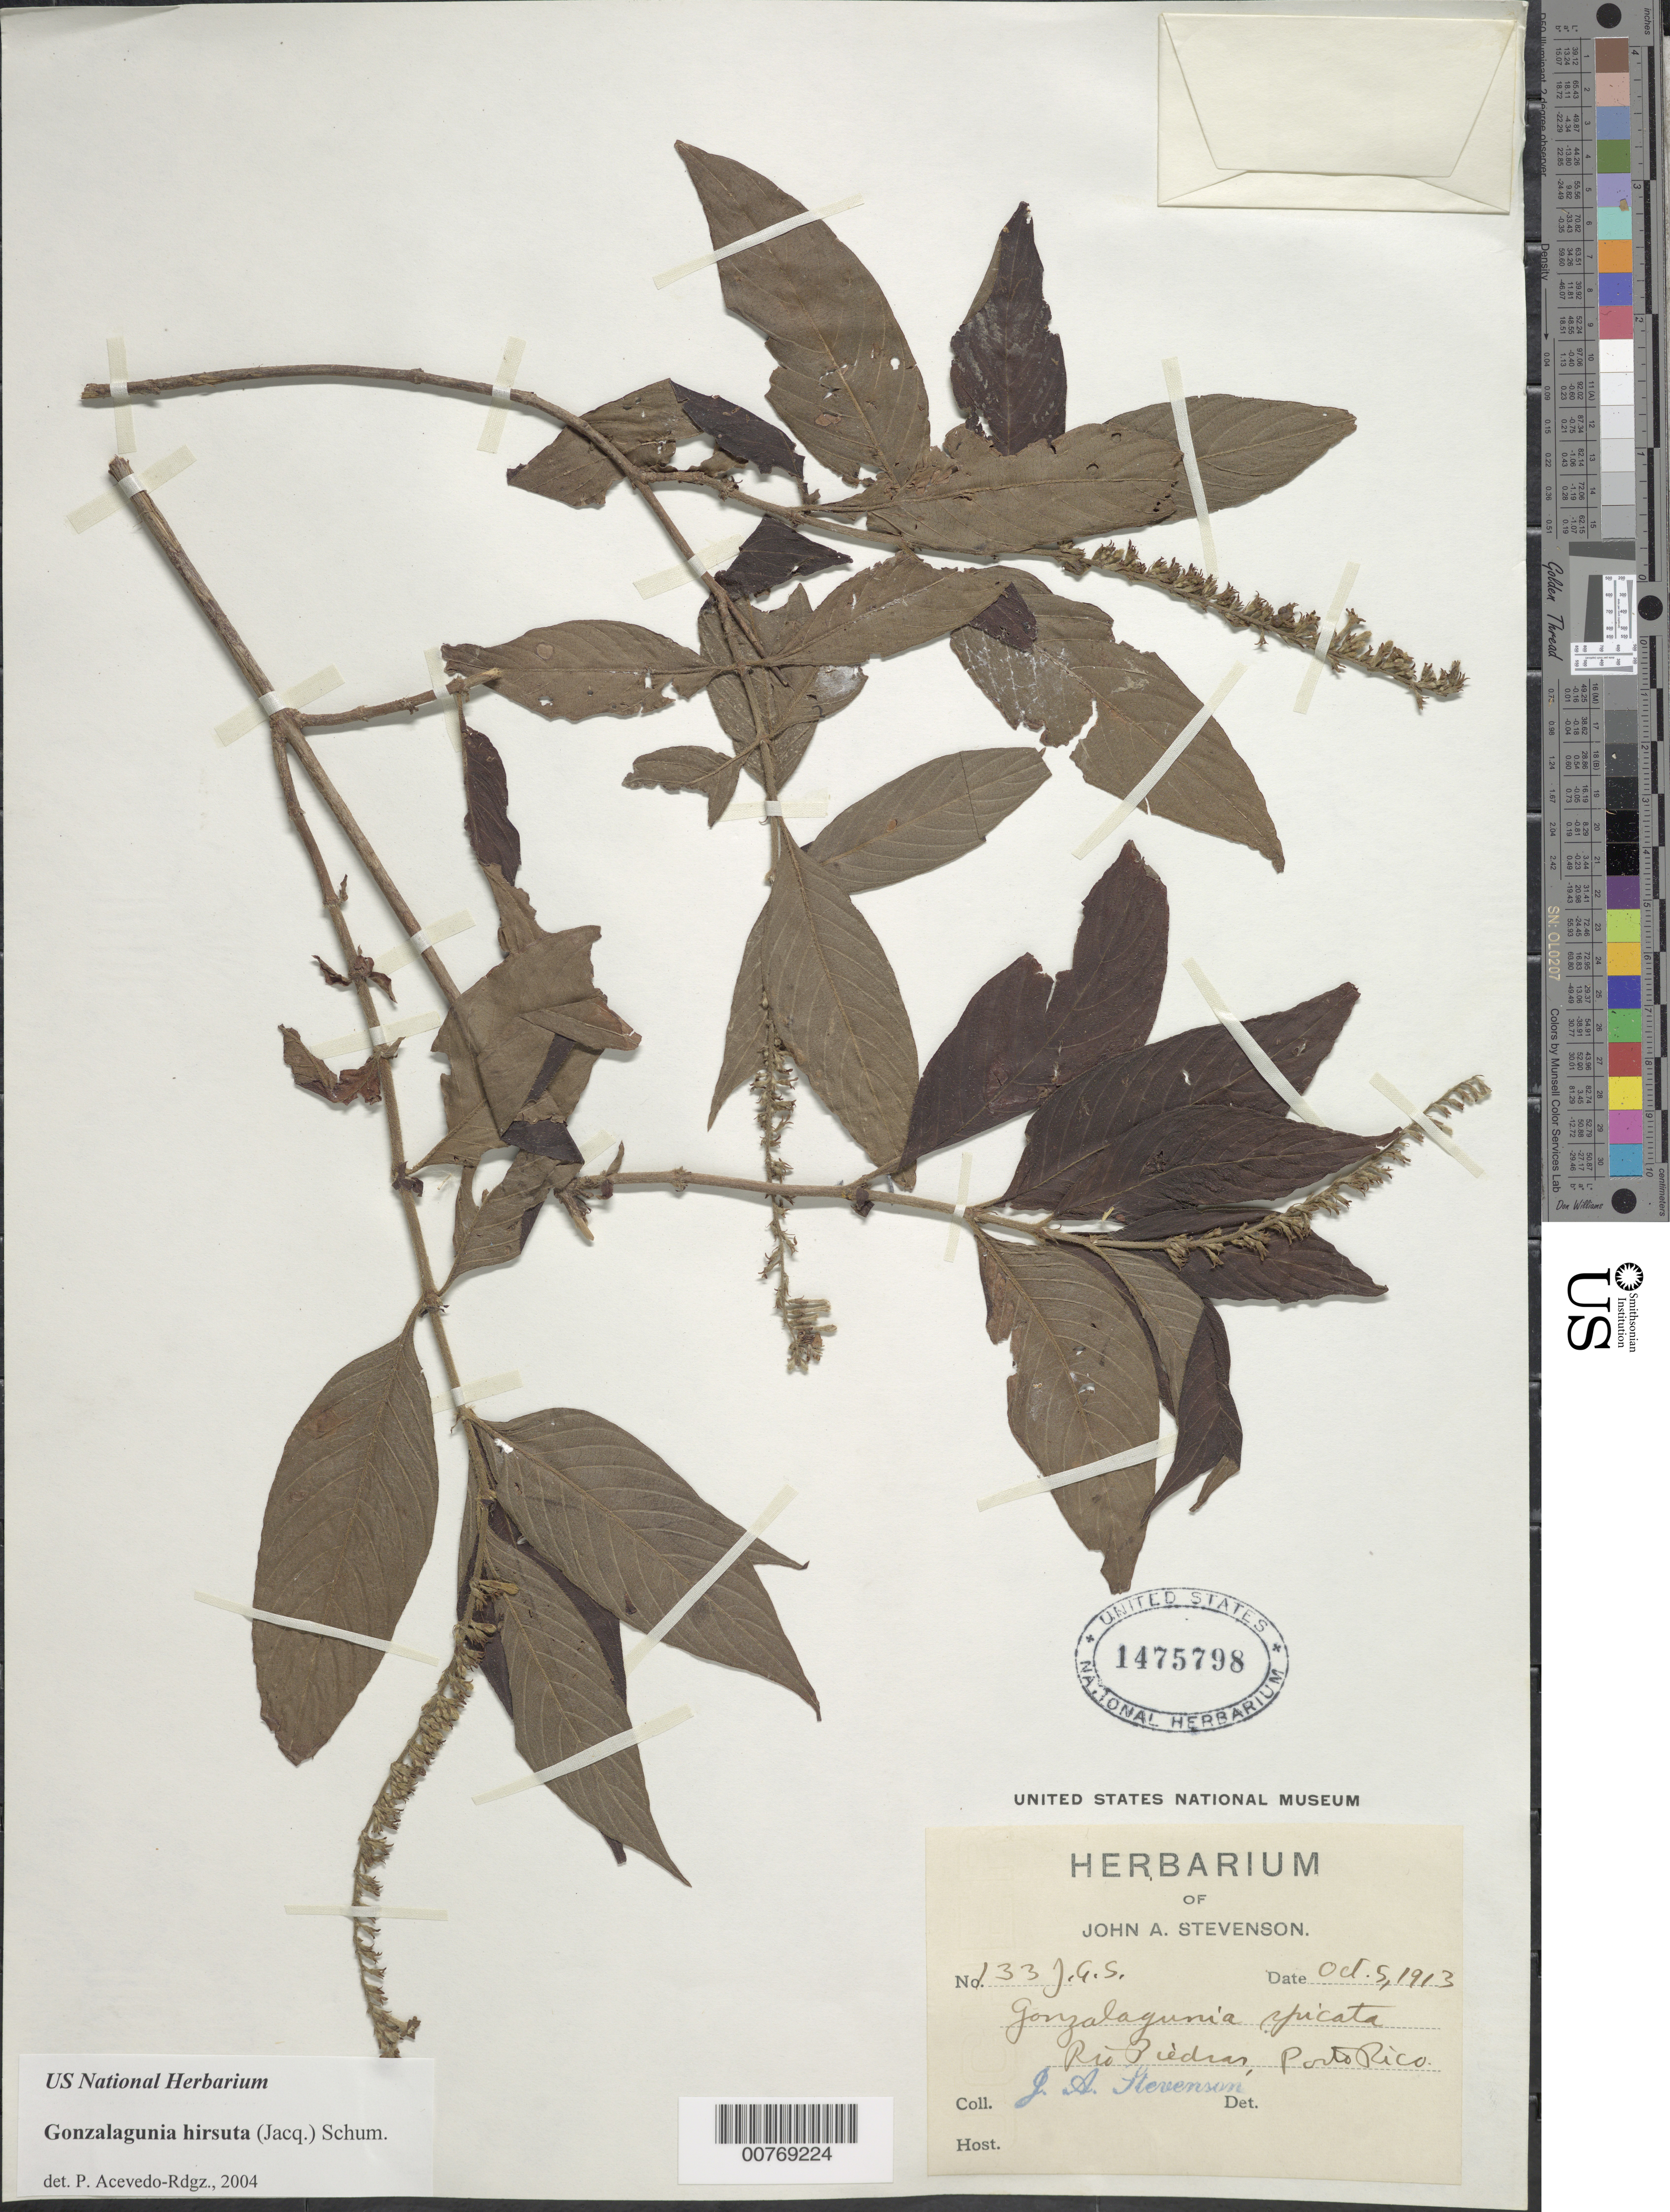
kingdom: Plantae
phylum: Tracheophyta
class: Magnoliopsida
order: Gentianales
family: Rubiaceae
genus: Gonzalagunia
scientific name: Gonzalagunia hirsuta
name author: (Jacq.) K. Schum.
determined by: Acevedo-Rodríguez, P., (BOT), Smithsonian Institution - National Museum of Natural History (UNITED STATES)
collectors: J. Stevenson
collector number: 133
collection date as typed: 05 Oct 1913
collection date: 1913-10-05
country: Puerto Rico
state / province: San Juan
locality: Río Piedras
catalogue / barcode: US 1475798